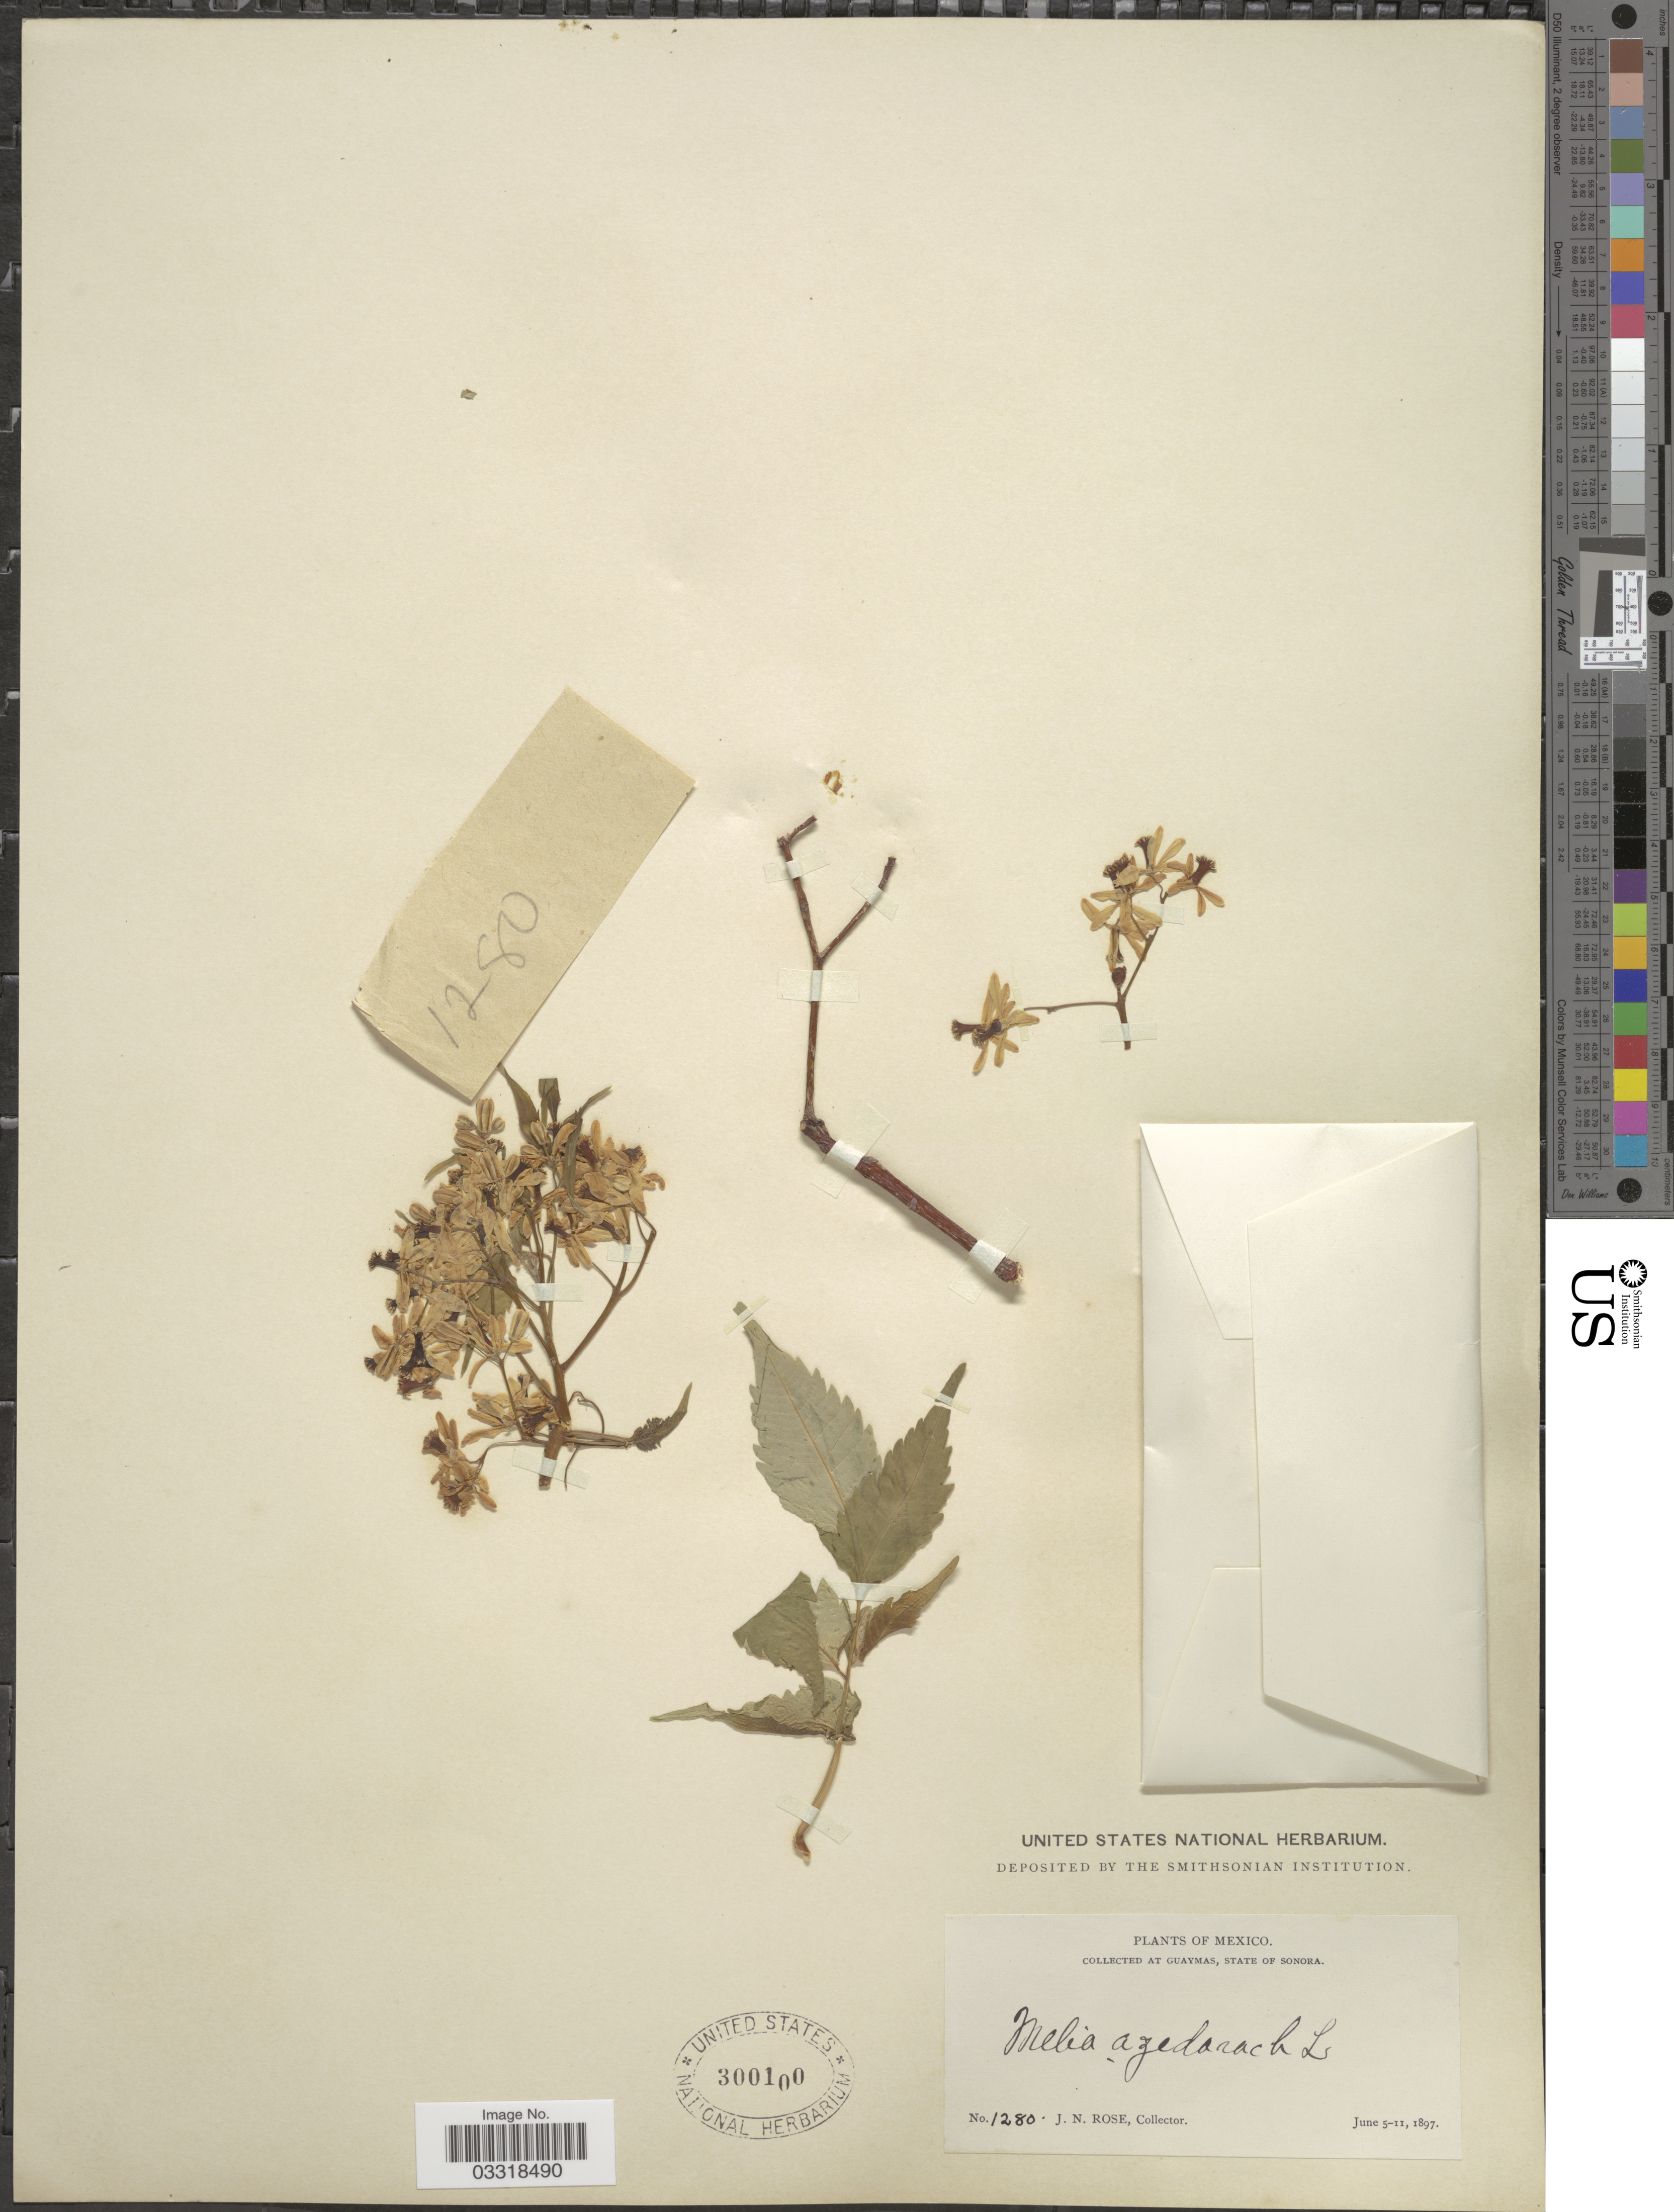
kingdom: Plantae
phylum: Tracheophyta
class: Magnoliopsida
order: Sapindales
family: Meliaceae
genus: Melia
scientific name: Melia azedarach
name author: L.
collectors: J. N. Rose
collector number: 1280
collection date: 1897-06-05/1897-06-11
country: Mexico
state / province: Sonora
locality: At Guaymas.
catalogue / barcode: US 300100